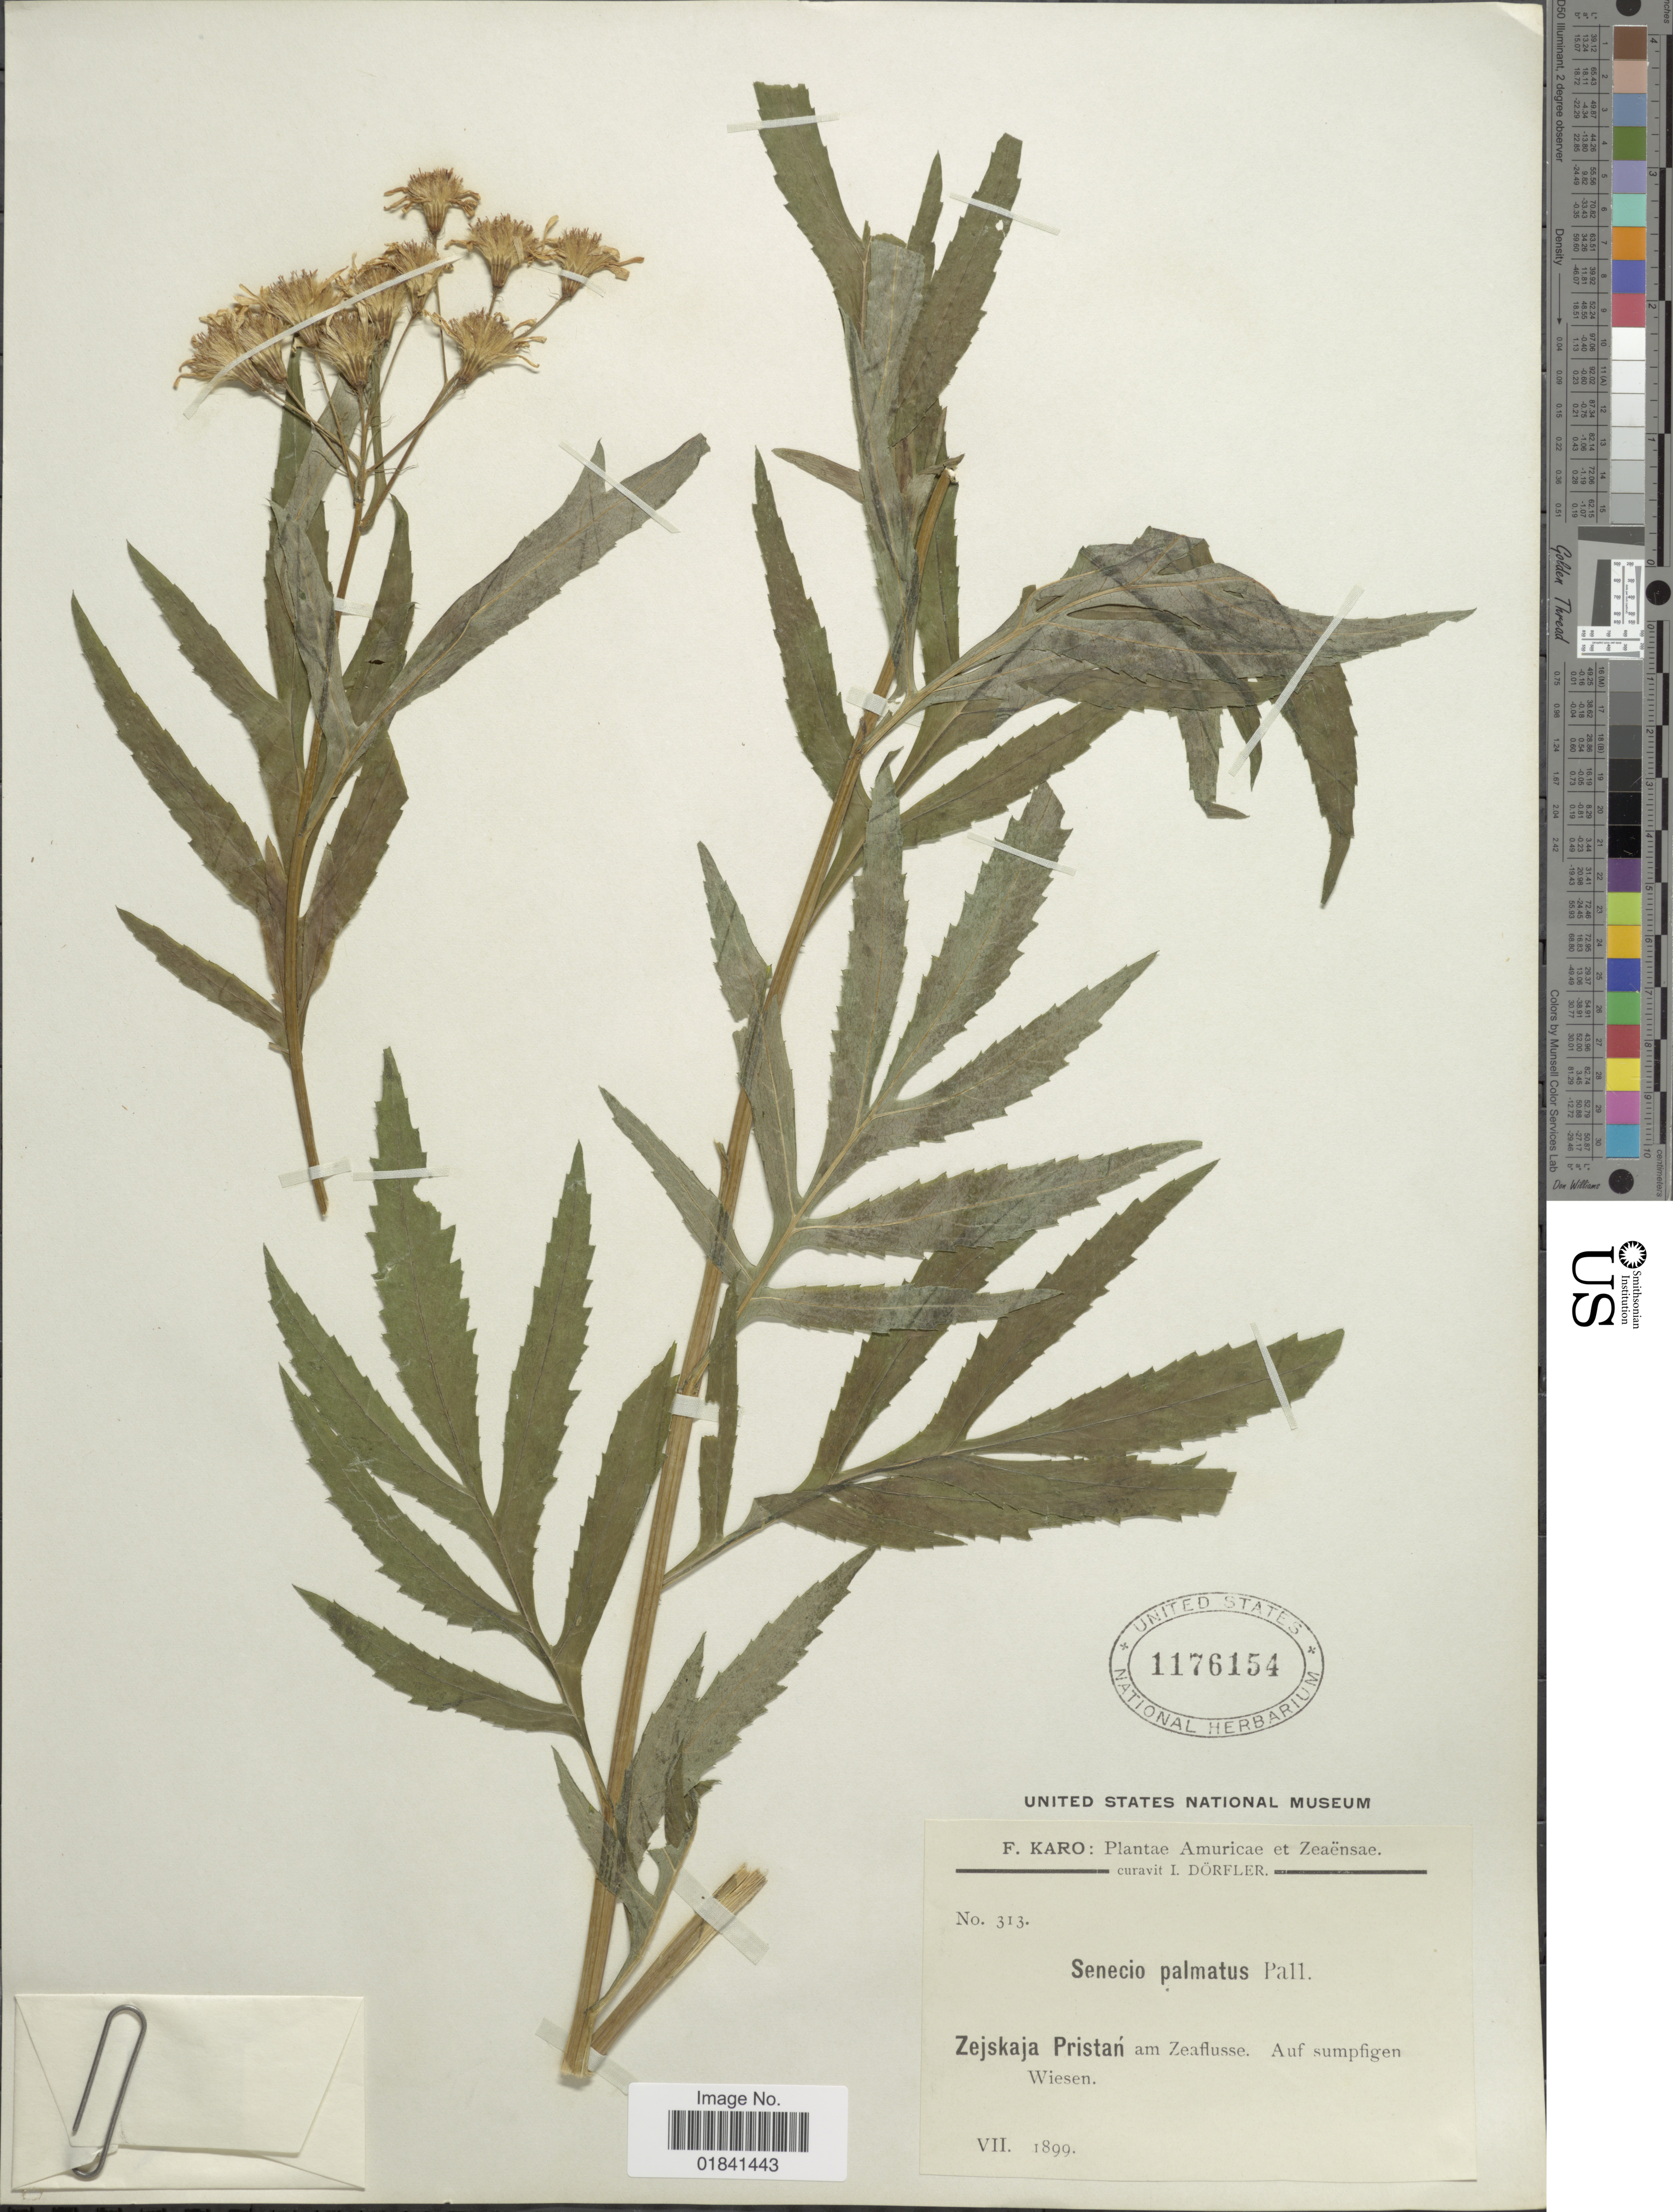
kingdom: Plantae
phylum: Tracheophyta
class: Magnoliopsida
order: Asterales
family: Asteraceae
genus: Senecio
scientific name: Senecio palmatus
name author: (Pall.) Pall. & Ledeb.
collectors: I. Dörfler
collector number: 313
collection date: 1899-07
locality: Zejskaja, Pristan am Zeaflusse, auf sumpfigen Wiesen, Amuricae et Zeaënsae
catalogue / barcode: US 1176154